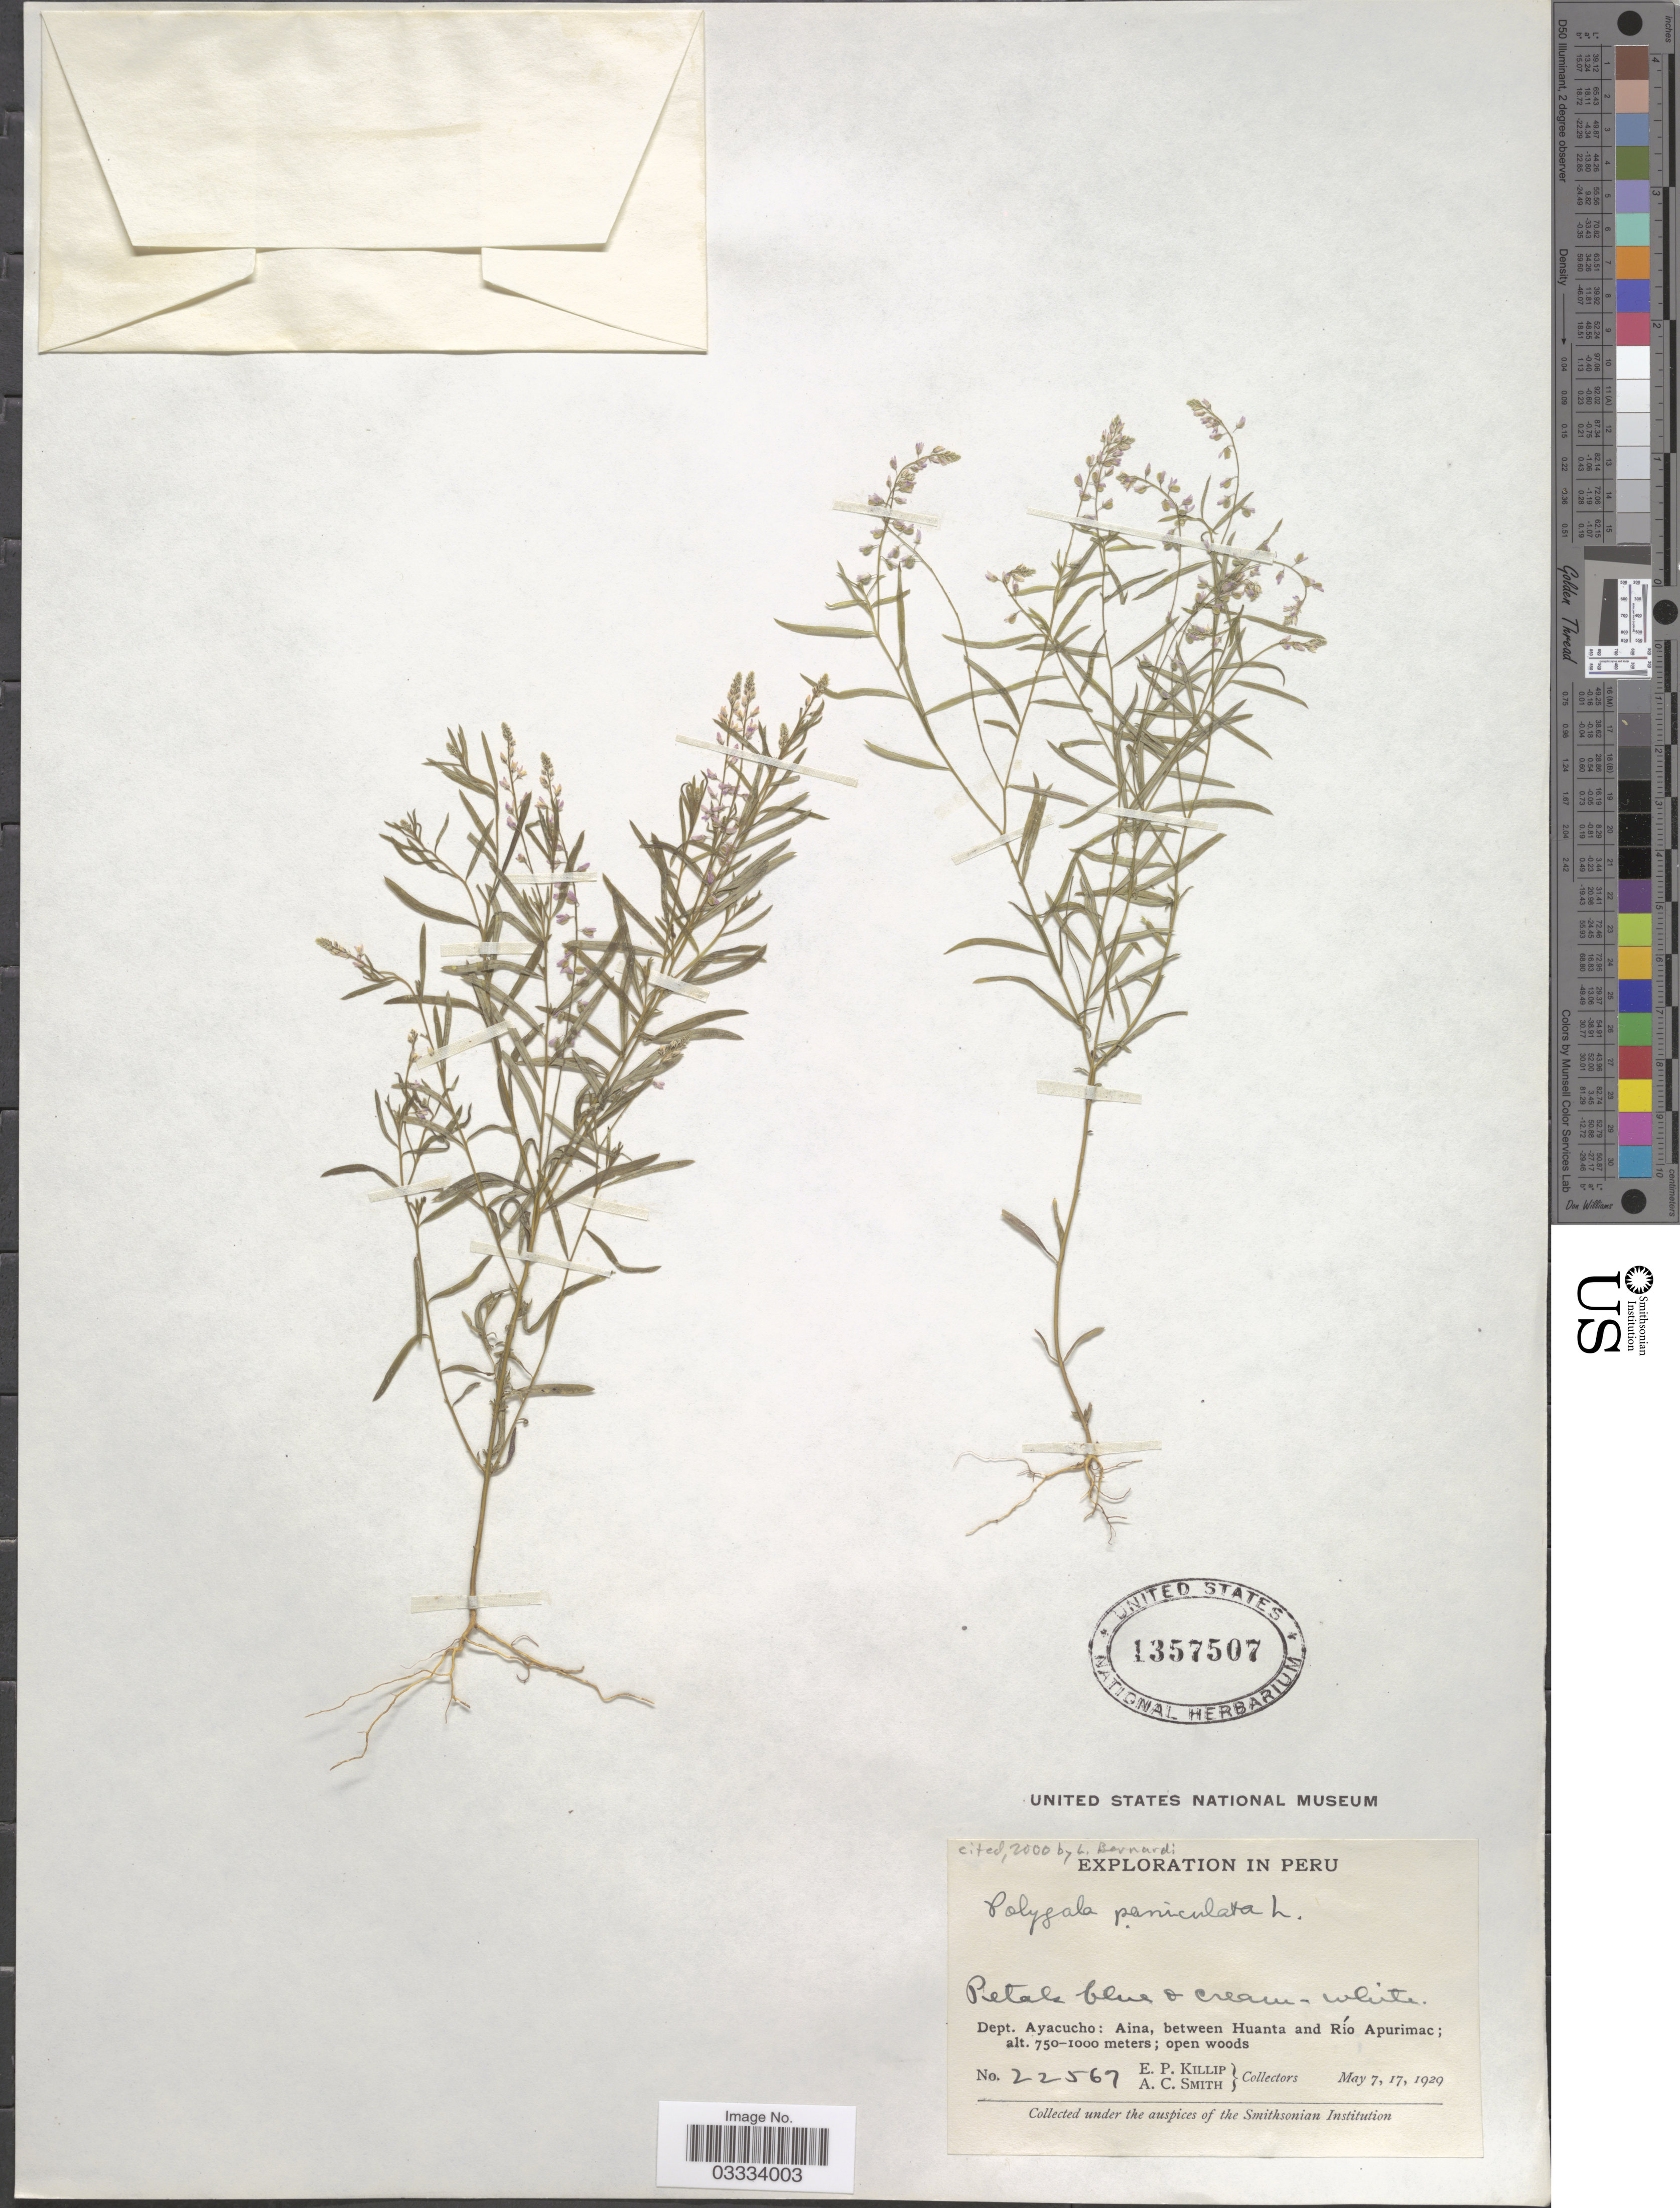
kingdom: Plantae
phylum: Tracheophyta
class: Magnoliopsida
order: Fabales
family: Polygalaceae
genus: Polygala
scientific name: Polygala paniculata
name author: L.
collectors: E. P. Killip & A. C. Smith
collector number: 22567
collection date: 1929-05-07/1929-05-17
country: Peru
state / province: Ayacucho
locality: Dept. Ayacucho: Aina, between Huanta and Río Apurimac.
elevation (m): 750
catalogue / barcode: US 1357507